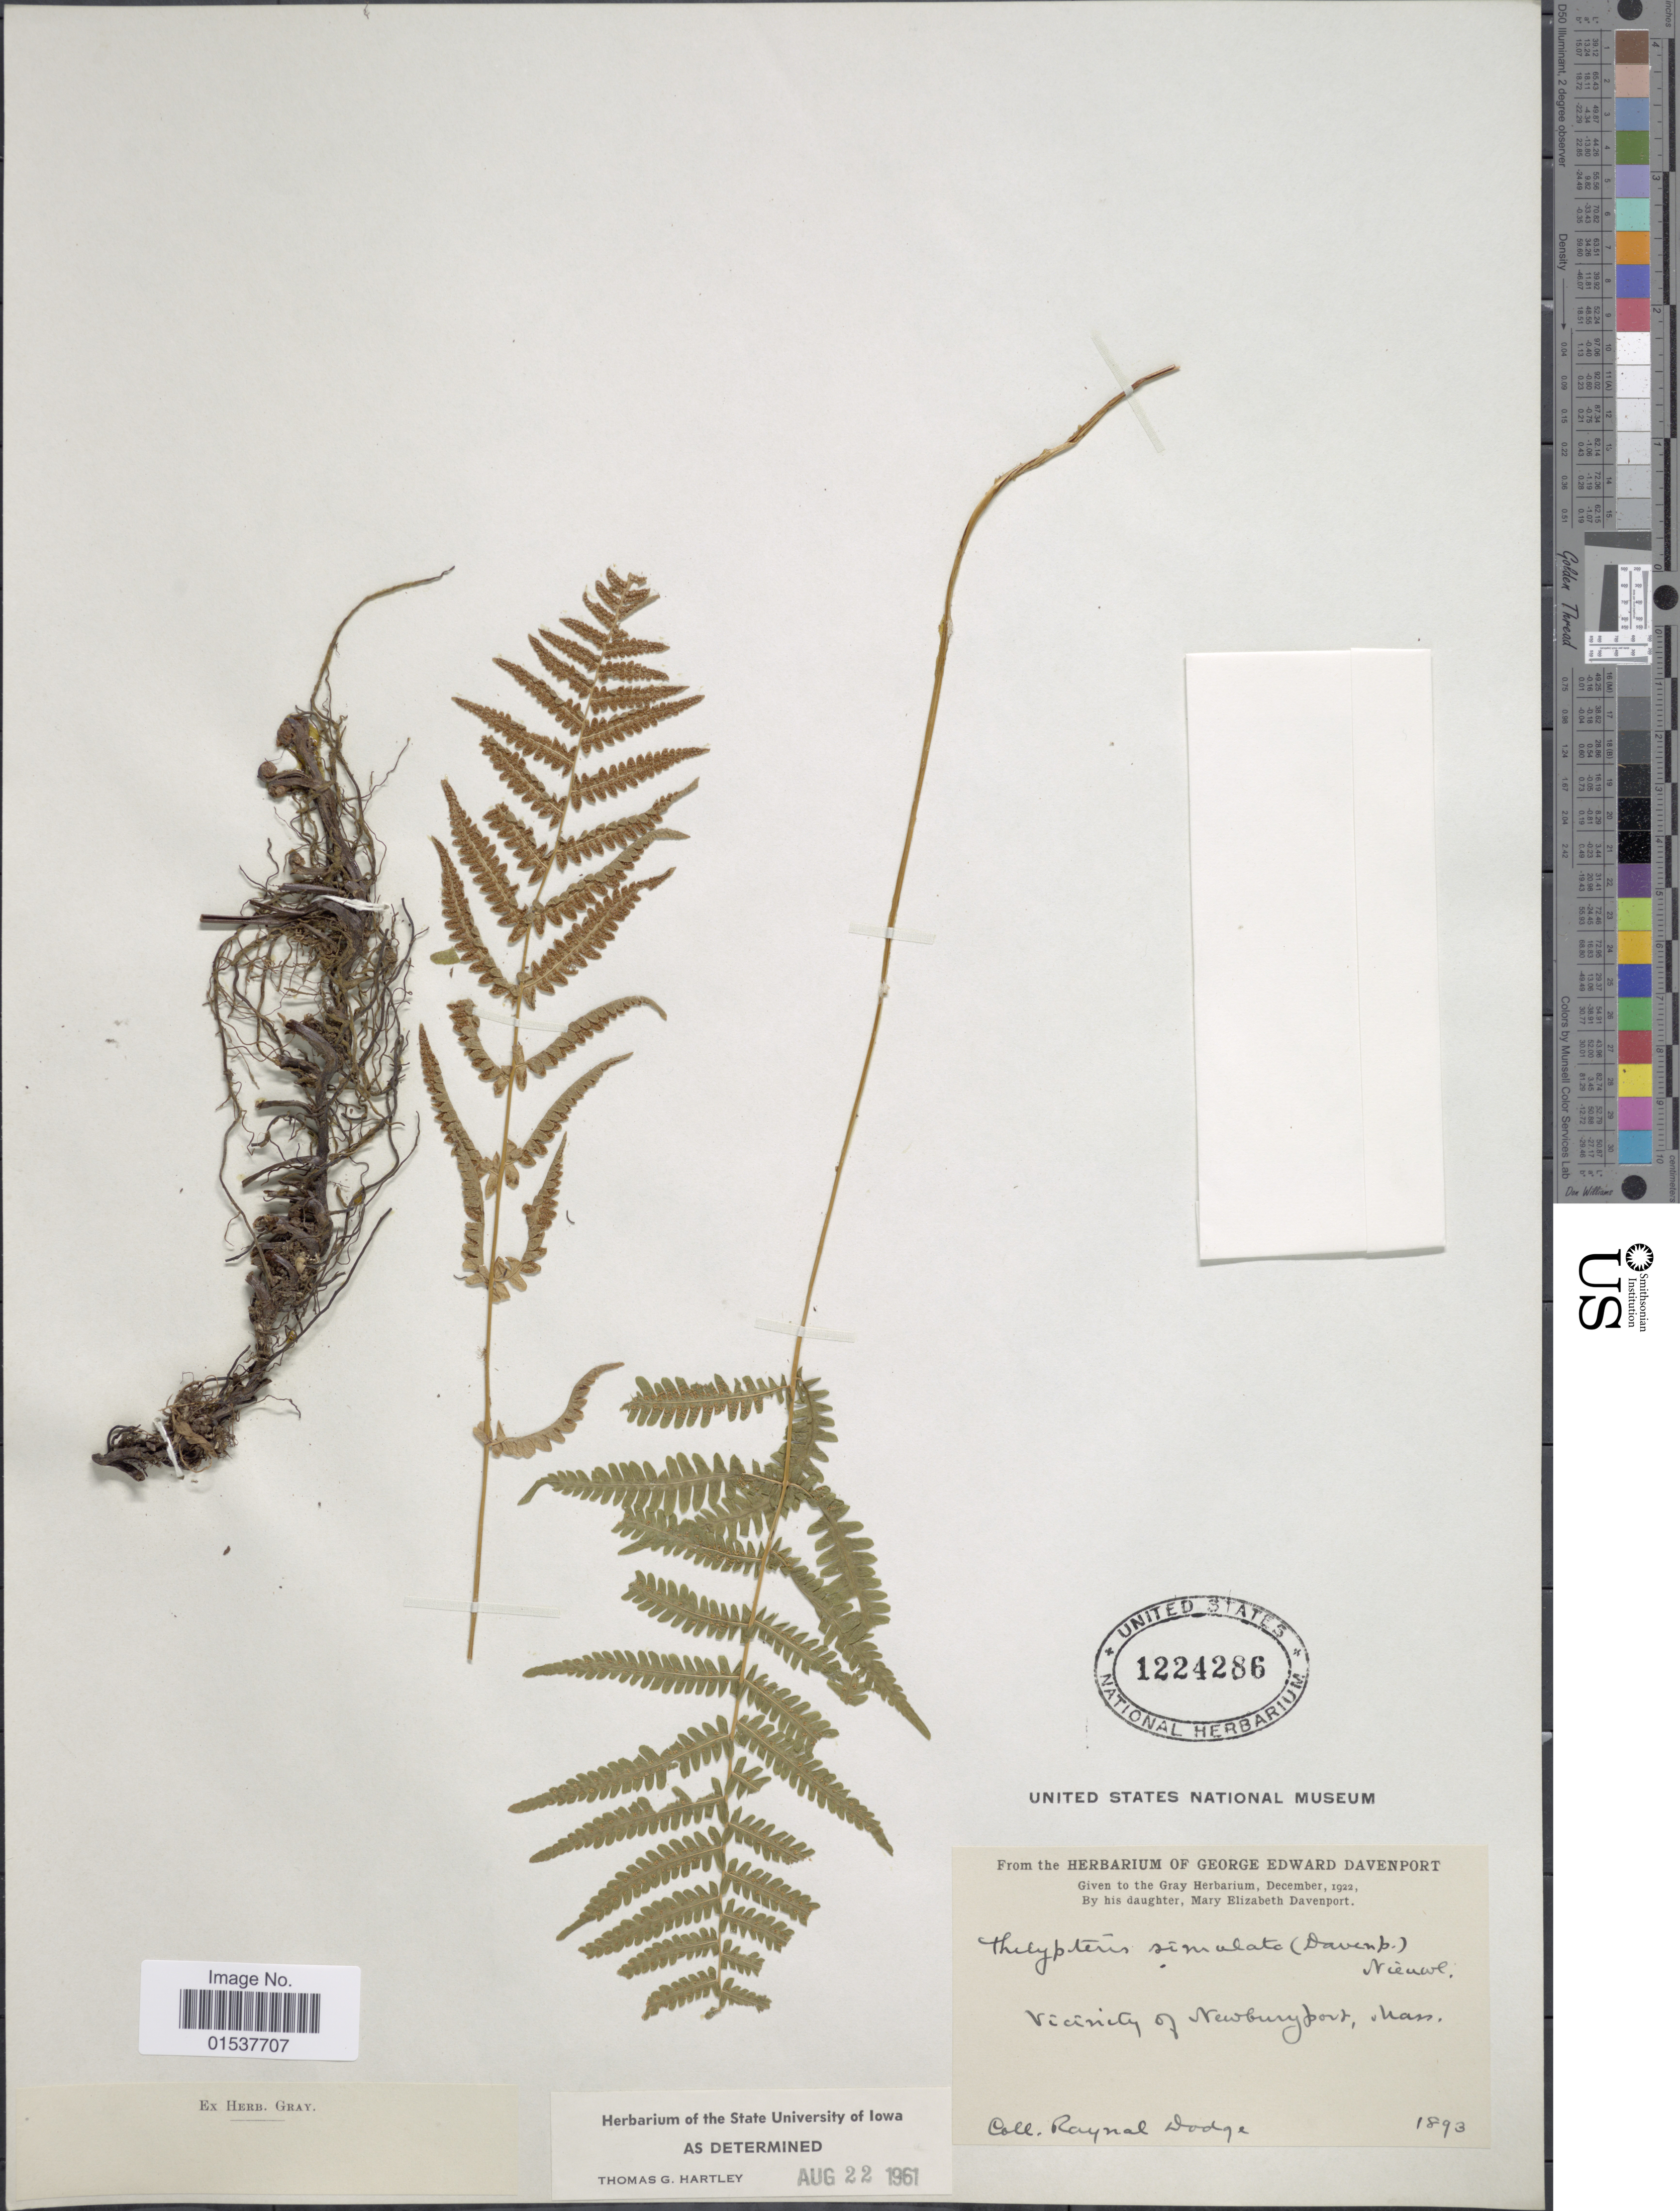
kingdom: Plantae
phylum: Tracheophyta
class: Polypodiopsida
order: Polypodiales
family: Thelypteridaceae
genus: Parathelypteris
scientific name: Parathelypteris simulata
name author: (Davenp.) Holttum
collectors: R. Dodge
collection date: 1893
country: United States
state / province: Massachusetts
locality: Vicinity of Newburyport, Mass.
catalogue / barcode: US 1224286